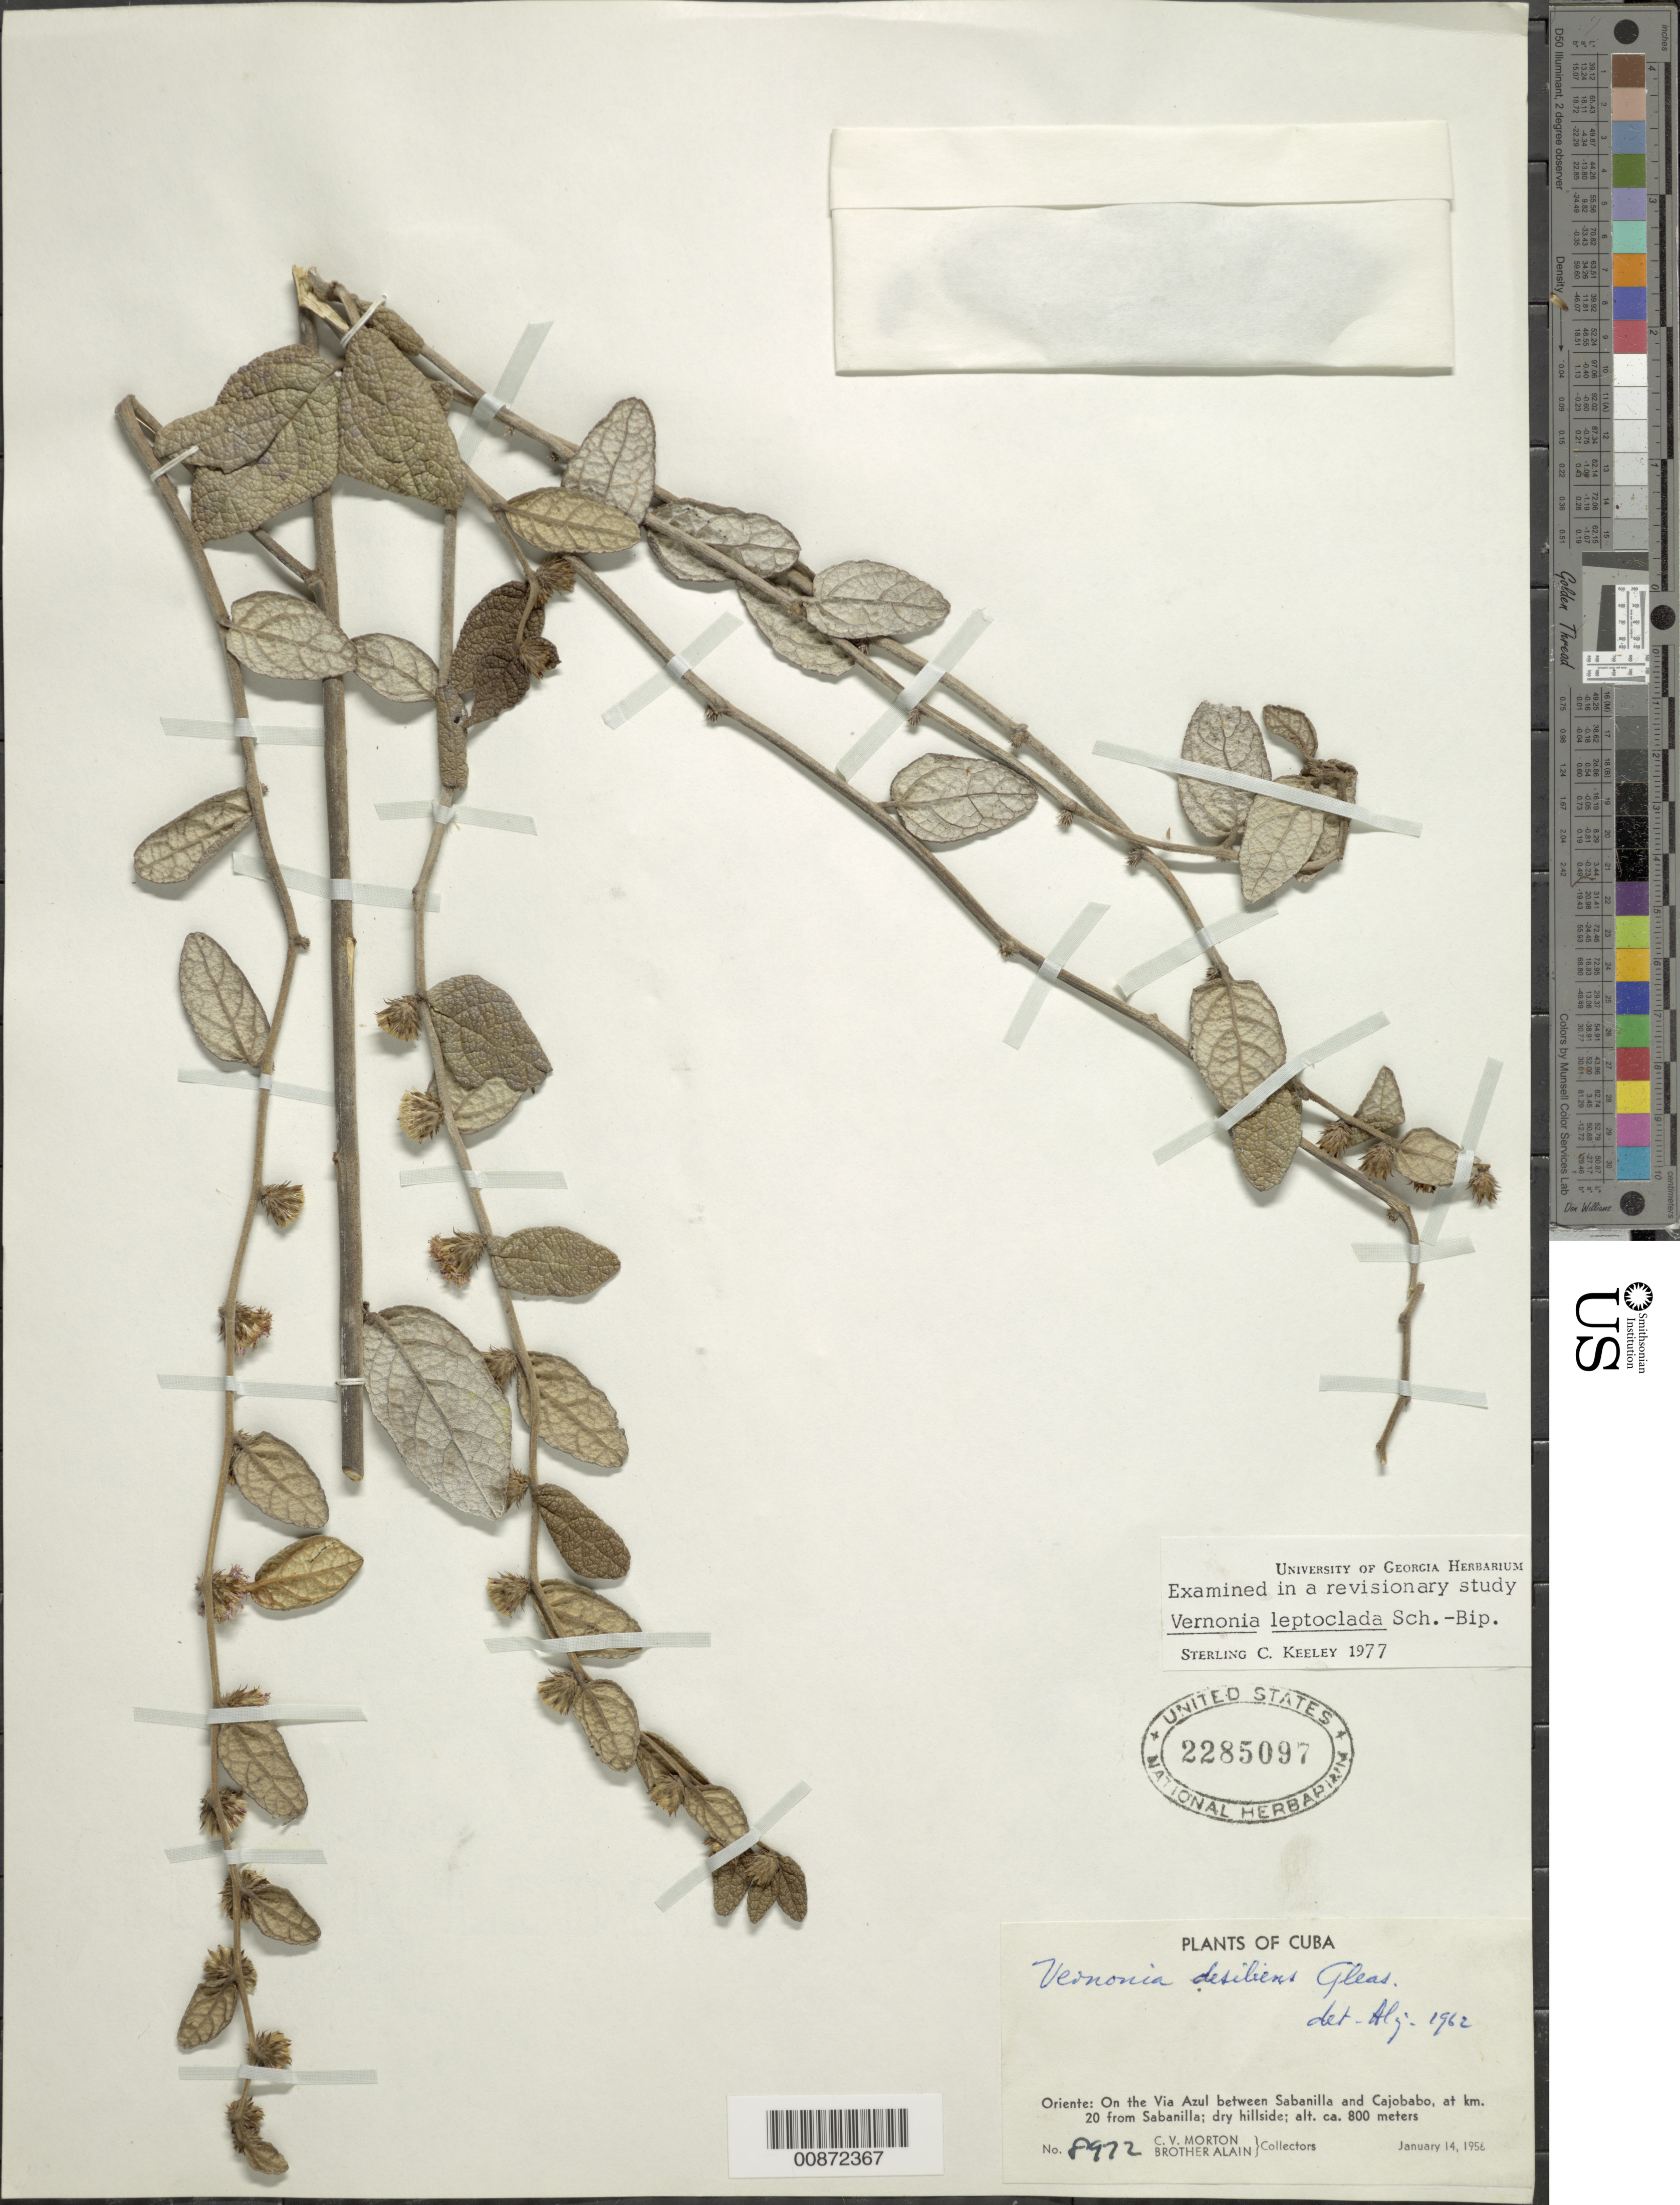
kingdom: Plantae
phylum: Tracheophyta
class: Magnoliopsida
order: Asterales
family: Asteraceae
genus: Lepidaploa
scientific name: Lepidaploa leptoclada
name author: (Sch. Bip.) H. Rob.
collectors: C. V. Morton & A. H. Liogier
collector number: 8972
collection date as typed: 14 Jan 1956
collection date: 1956-01-14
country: Cuba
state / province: Oriente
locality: On the Via Azul between Sabanilla and Cajobabo, at km 20 from Sabanilla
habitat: Dry hillside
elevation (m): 800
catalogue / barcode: US 2285097